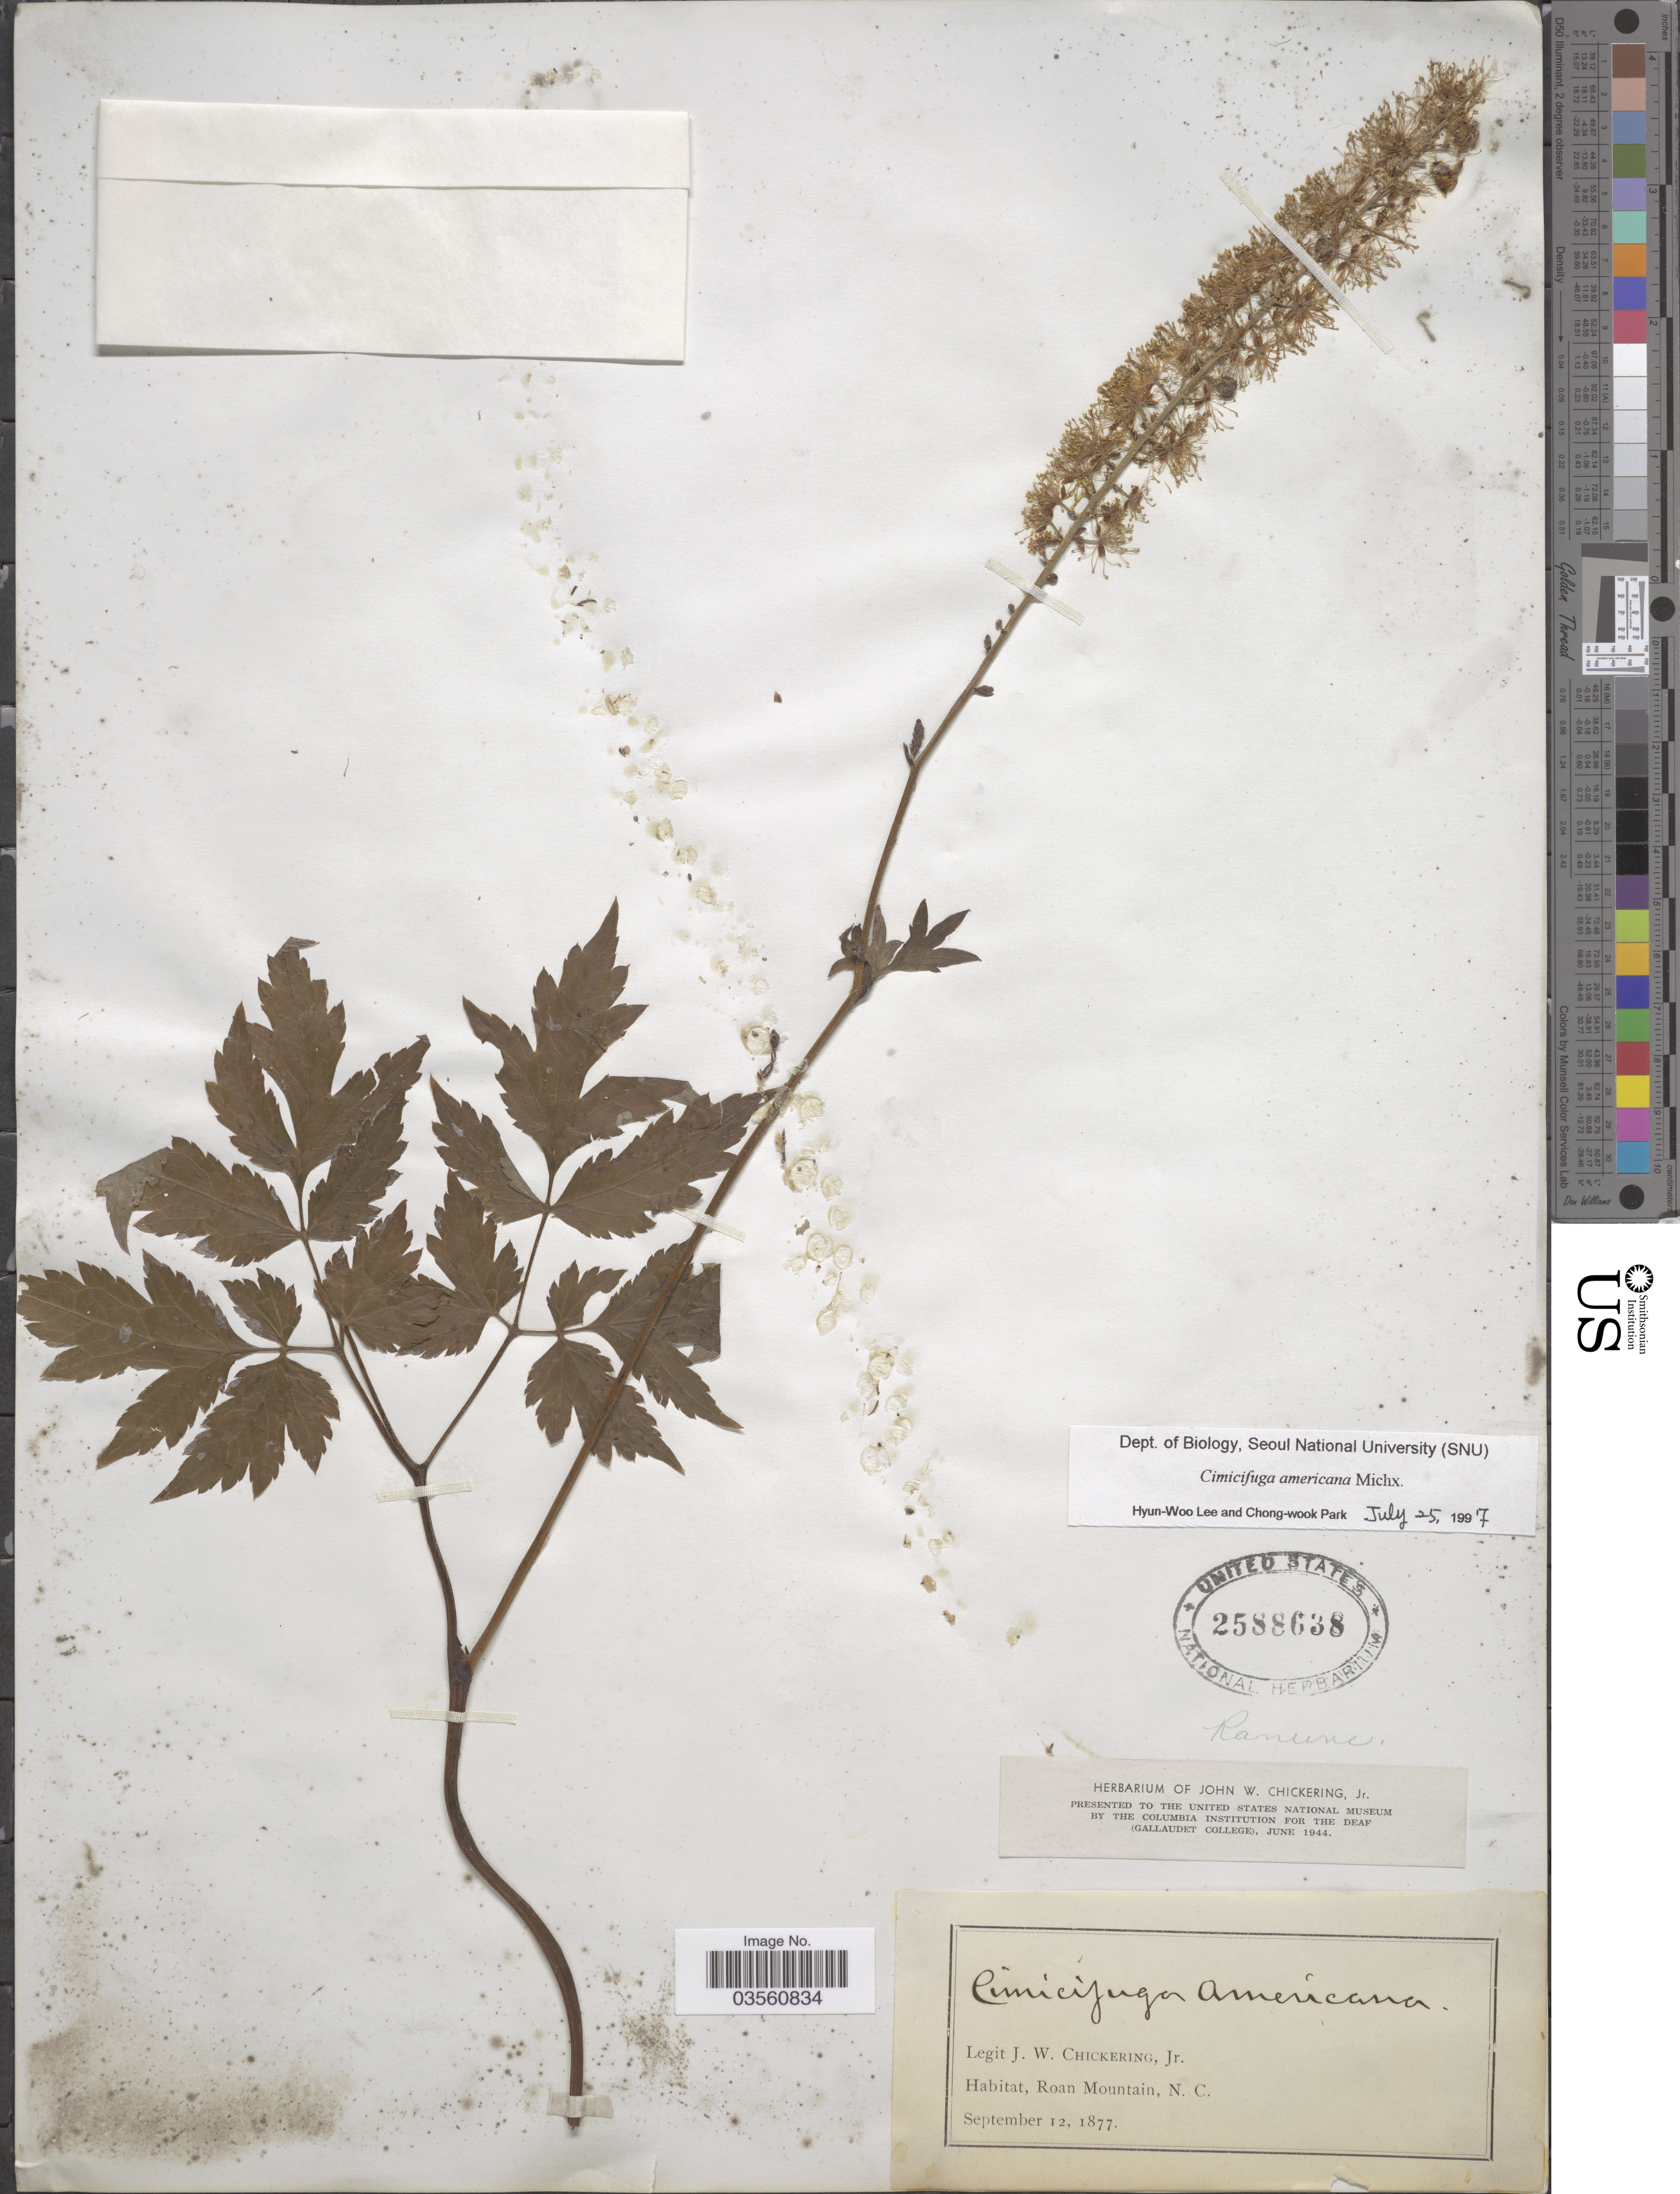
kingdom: Plantae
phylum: Tracheophyta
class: Magnoliopsida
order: Ranunculales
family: Ranunculaceae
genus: Actaea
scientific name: Actaea podocarpa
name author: DC.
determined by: Strong, M. T., (US), Smithsonian Institution - National Museum of Natural History (UNITED STATES)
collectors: J. W. Chickering Jr.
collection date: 1877-09-12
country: United States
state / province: North Carolina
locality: Roan Mountain.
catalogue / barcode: US 2588638